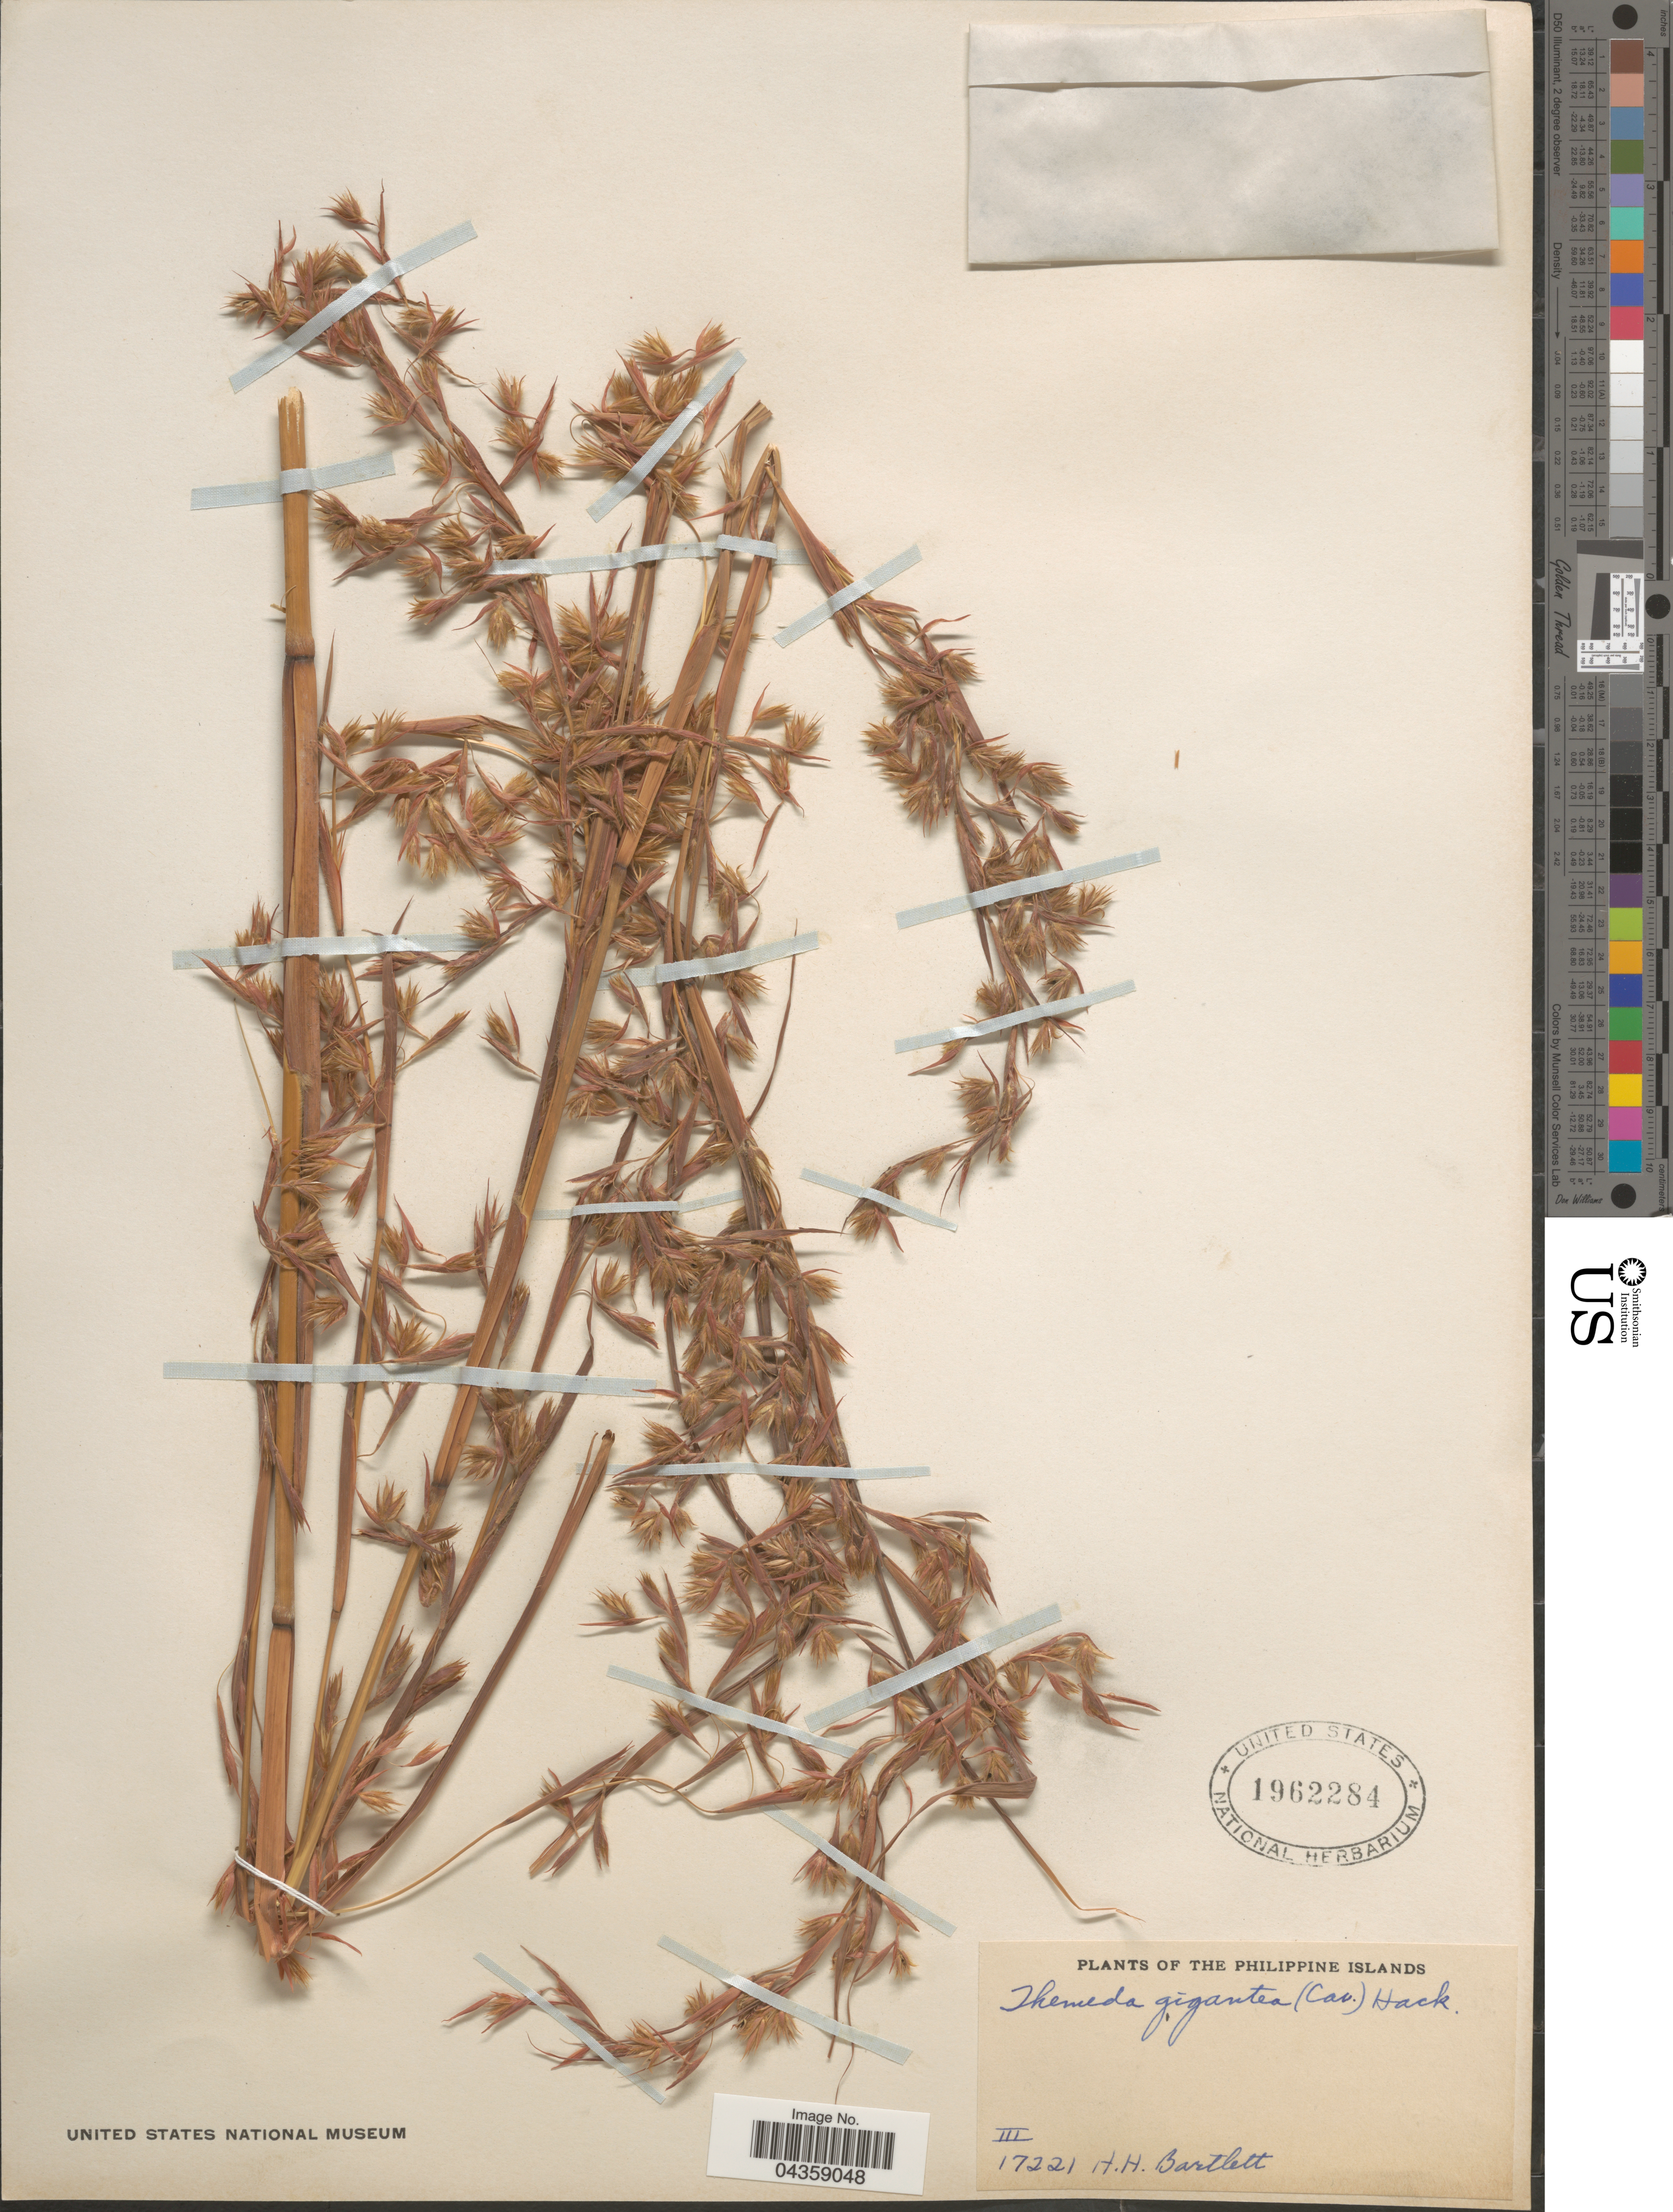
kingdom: Plantae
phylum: Tracheophyta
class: Liliopsida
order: Poales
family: Poaceae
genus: Themeda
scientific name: Themeda gigantea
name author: Hack.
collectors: H. H. Bartlett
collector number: III17221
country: Philippines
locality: The Philippine Islands.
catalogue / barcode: US 1962284